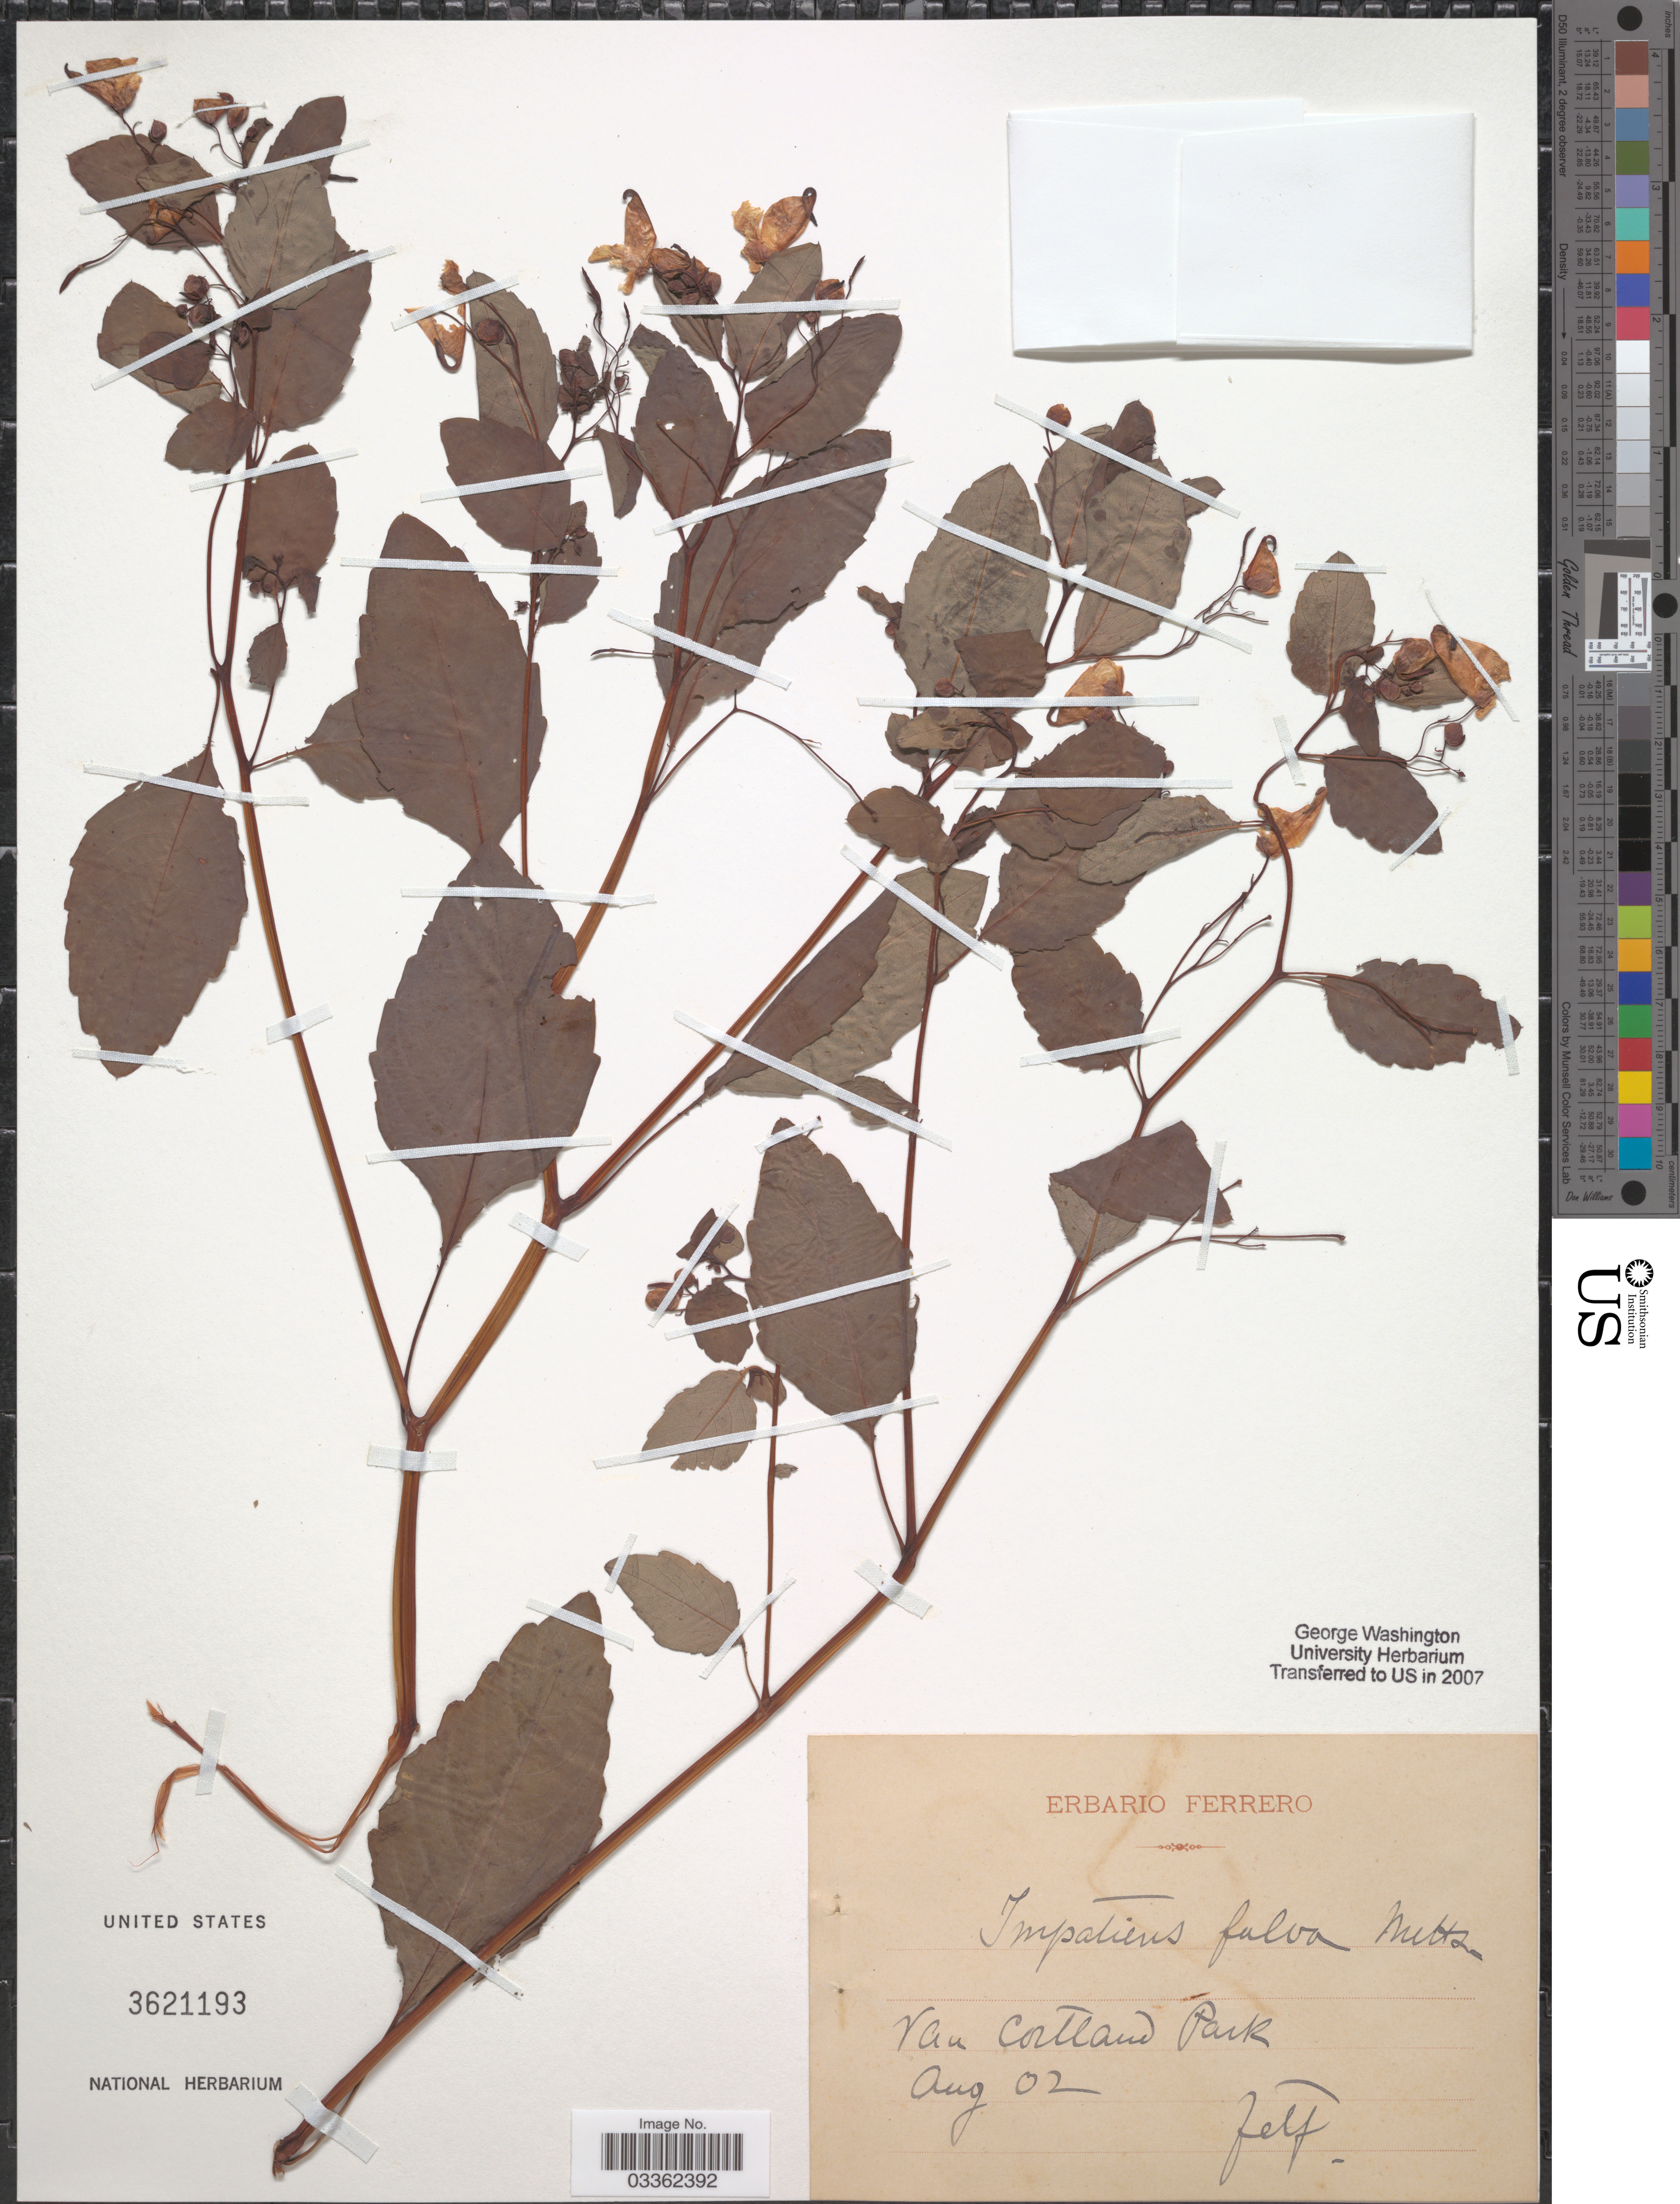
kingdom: Plantae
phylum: Tracheophyta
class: Magnoliopsida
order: Ericales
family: Balsaminaceae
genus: Impatiens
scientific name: Impatiens fulva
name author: Nutt.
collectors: F. Ferrero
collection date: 1902-08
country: United States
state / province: New York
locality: Van Cortland Park.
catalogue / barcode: US 3621193